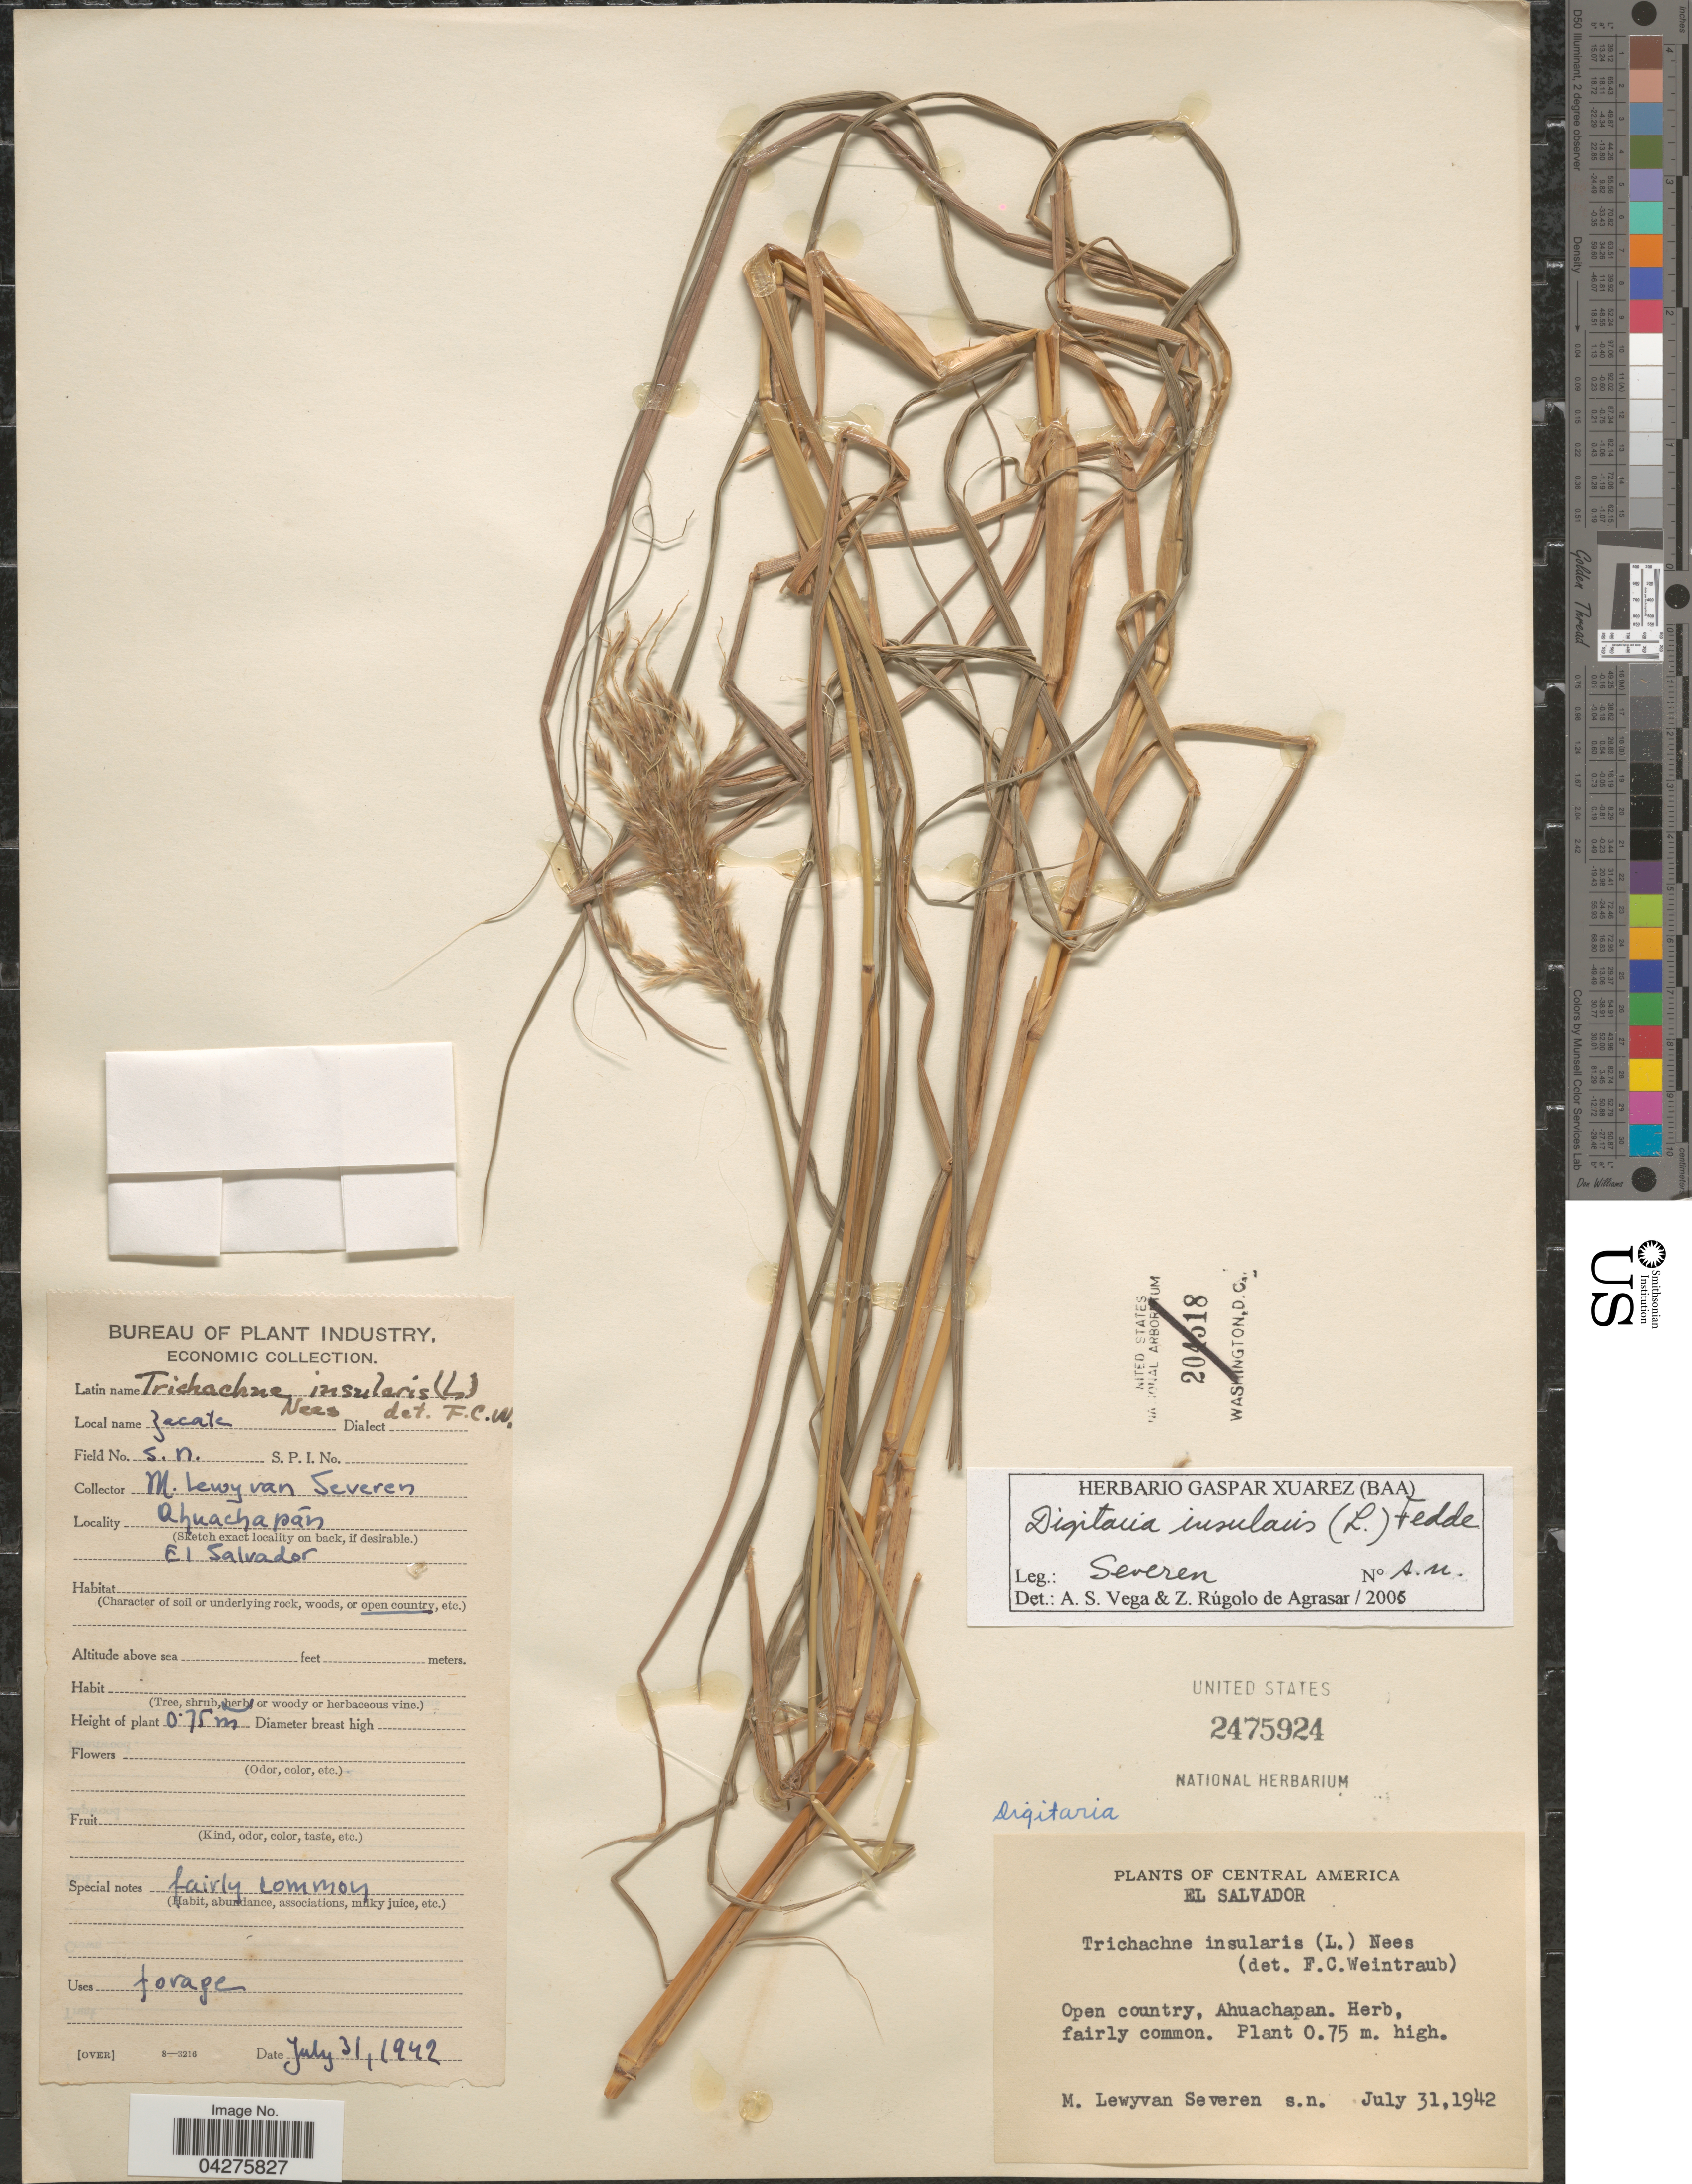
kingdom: Plantae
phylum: Tracheophyta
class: Liliopsida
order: Poales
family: Poaceae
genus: Digitaria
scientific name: Digitaria insularis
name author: (L.) Fedde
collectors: M. Van Severen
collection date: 1942-07-31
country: El Salvador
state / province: Ahuachapan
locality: Open country, Ahuachapan.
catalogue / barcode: US 2475924